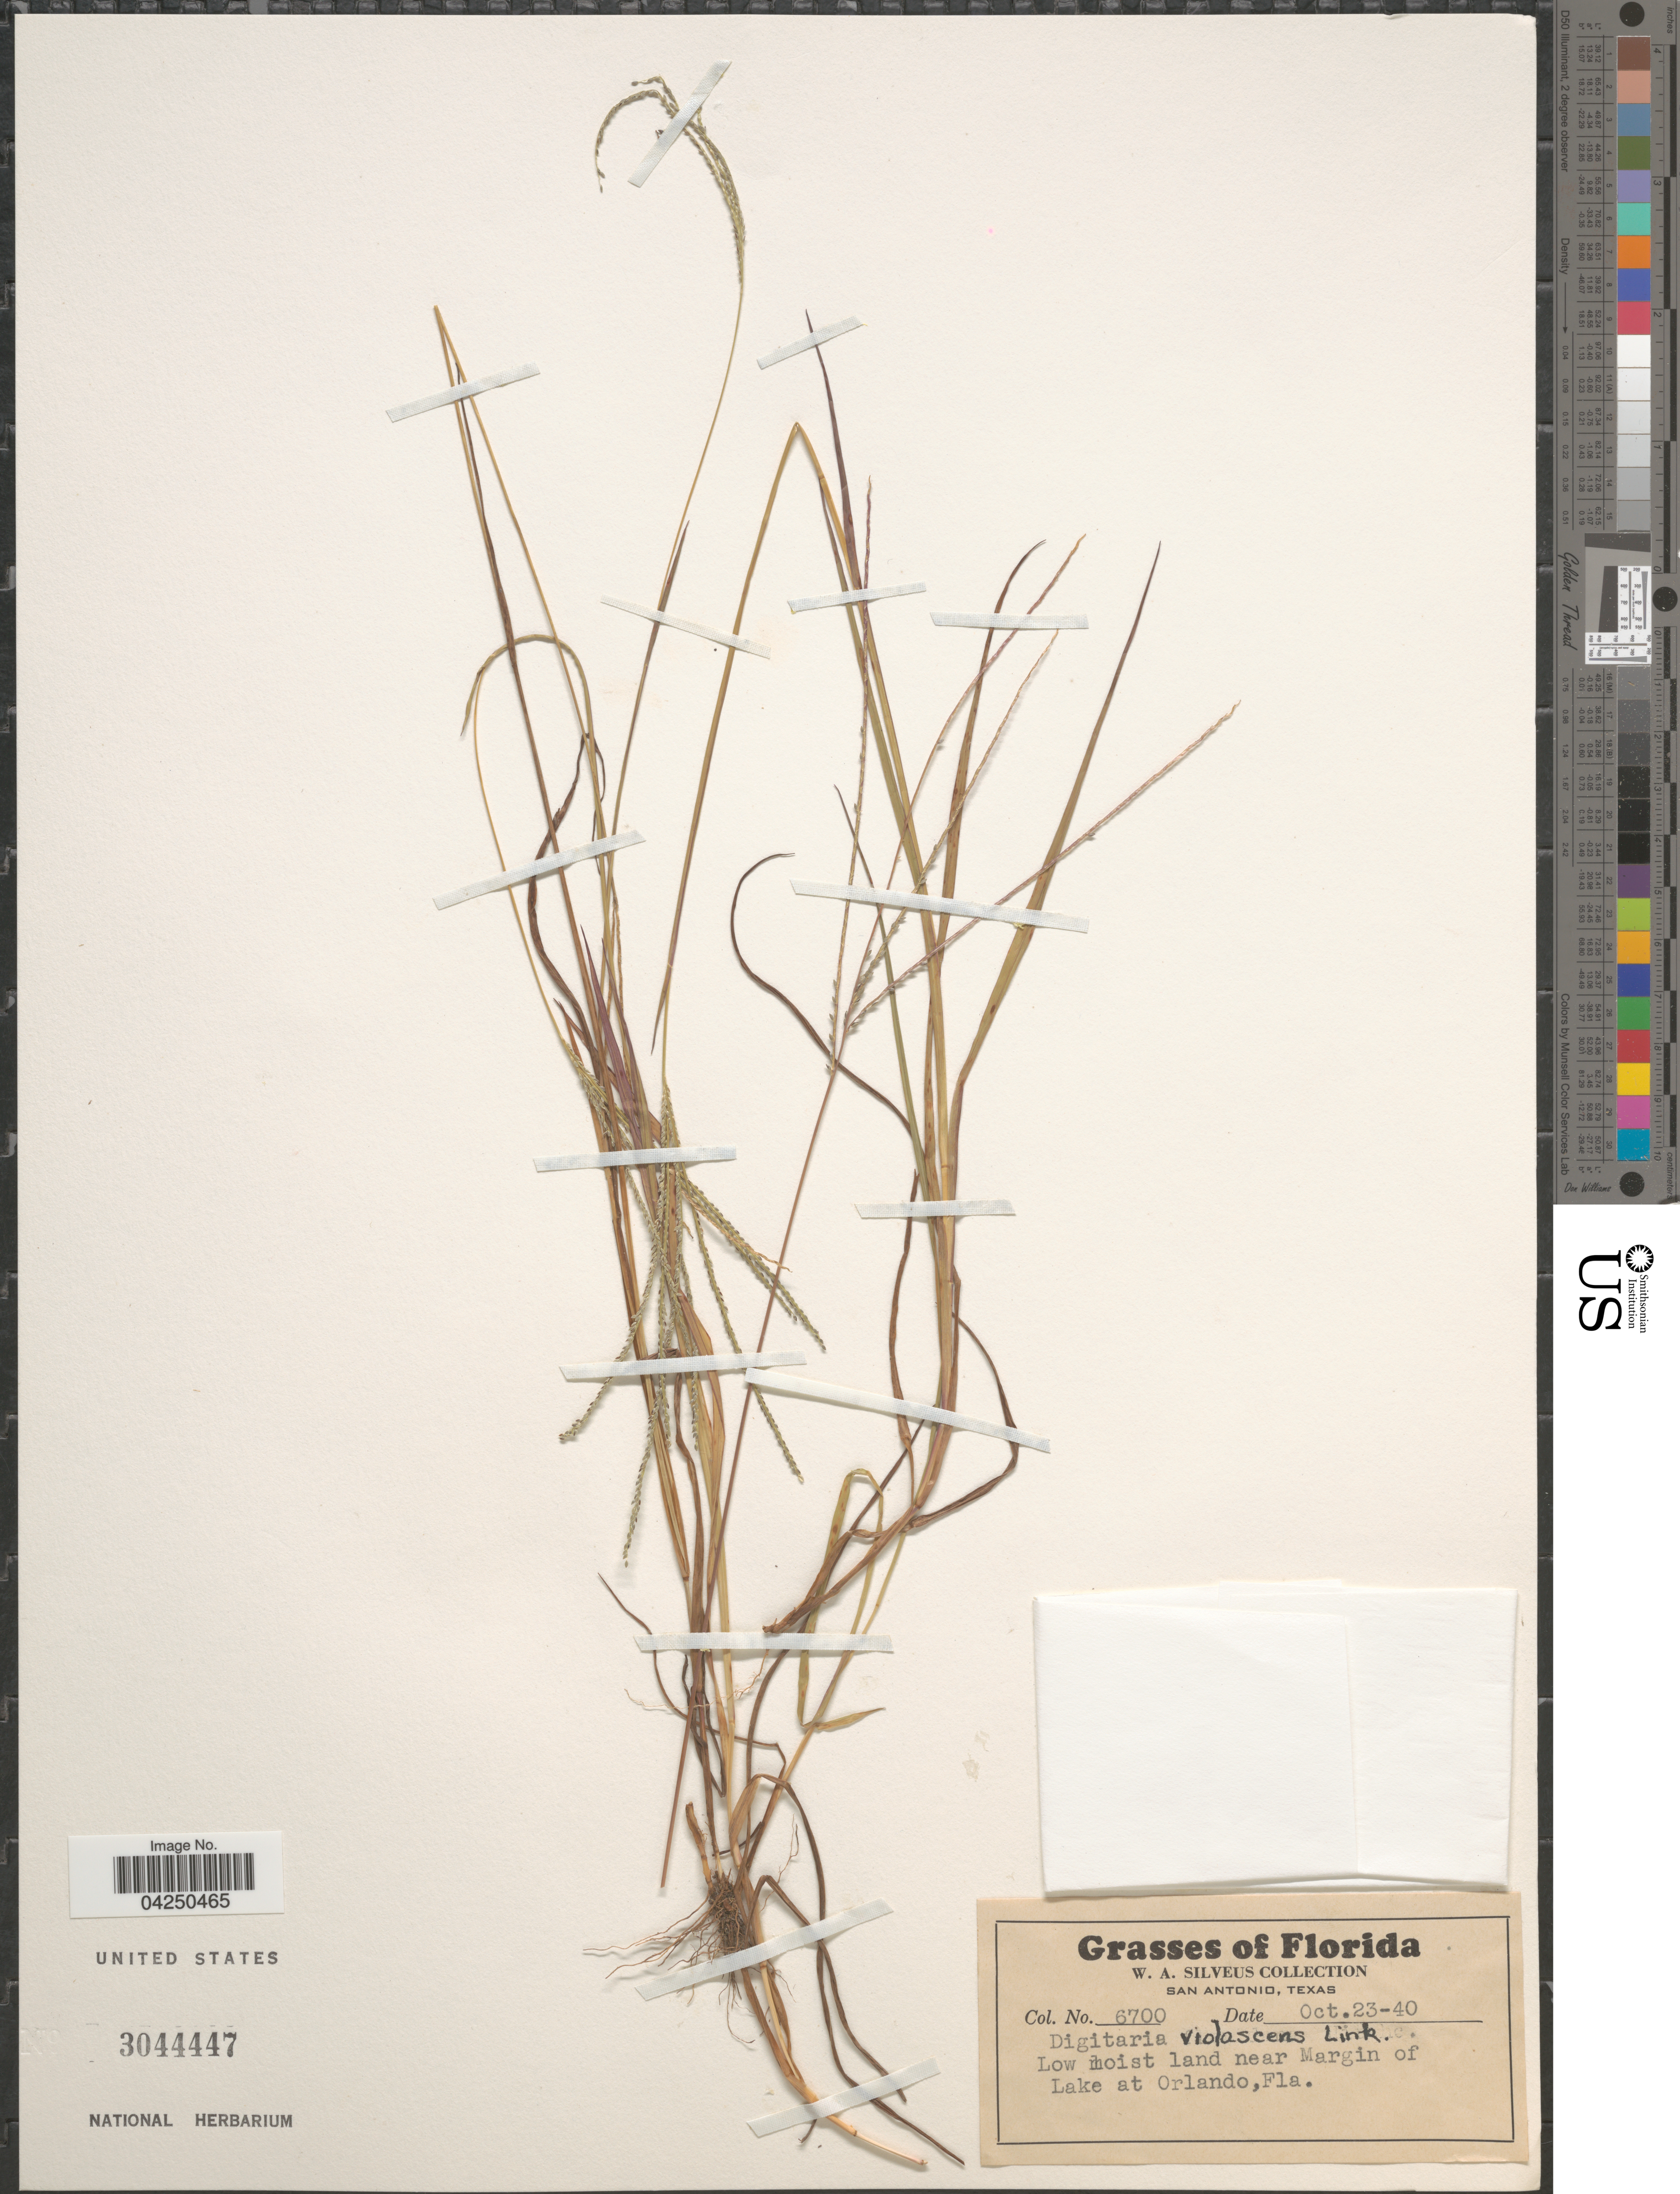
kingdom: Plantae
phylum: Tracheophyta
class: Liliopsida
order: Poales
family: Poaceae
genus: Digitaria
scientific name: Digitaria violascens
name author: Link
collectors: W. Silveus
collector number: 6700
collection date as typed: Transcribed d/m/y: 23/10/40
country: United States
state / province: Florida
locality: Low moist land near Margin of Lake at st Orlando.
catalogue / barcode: US 3044447